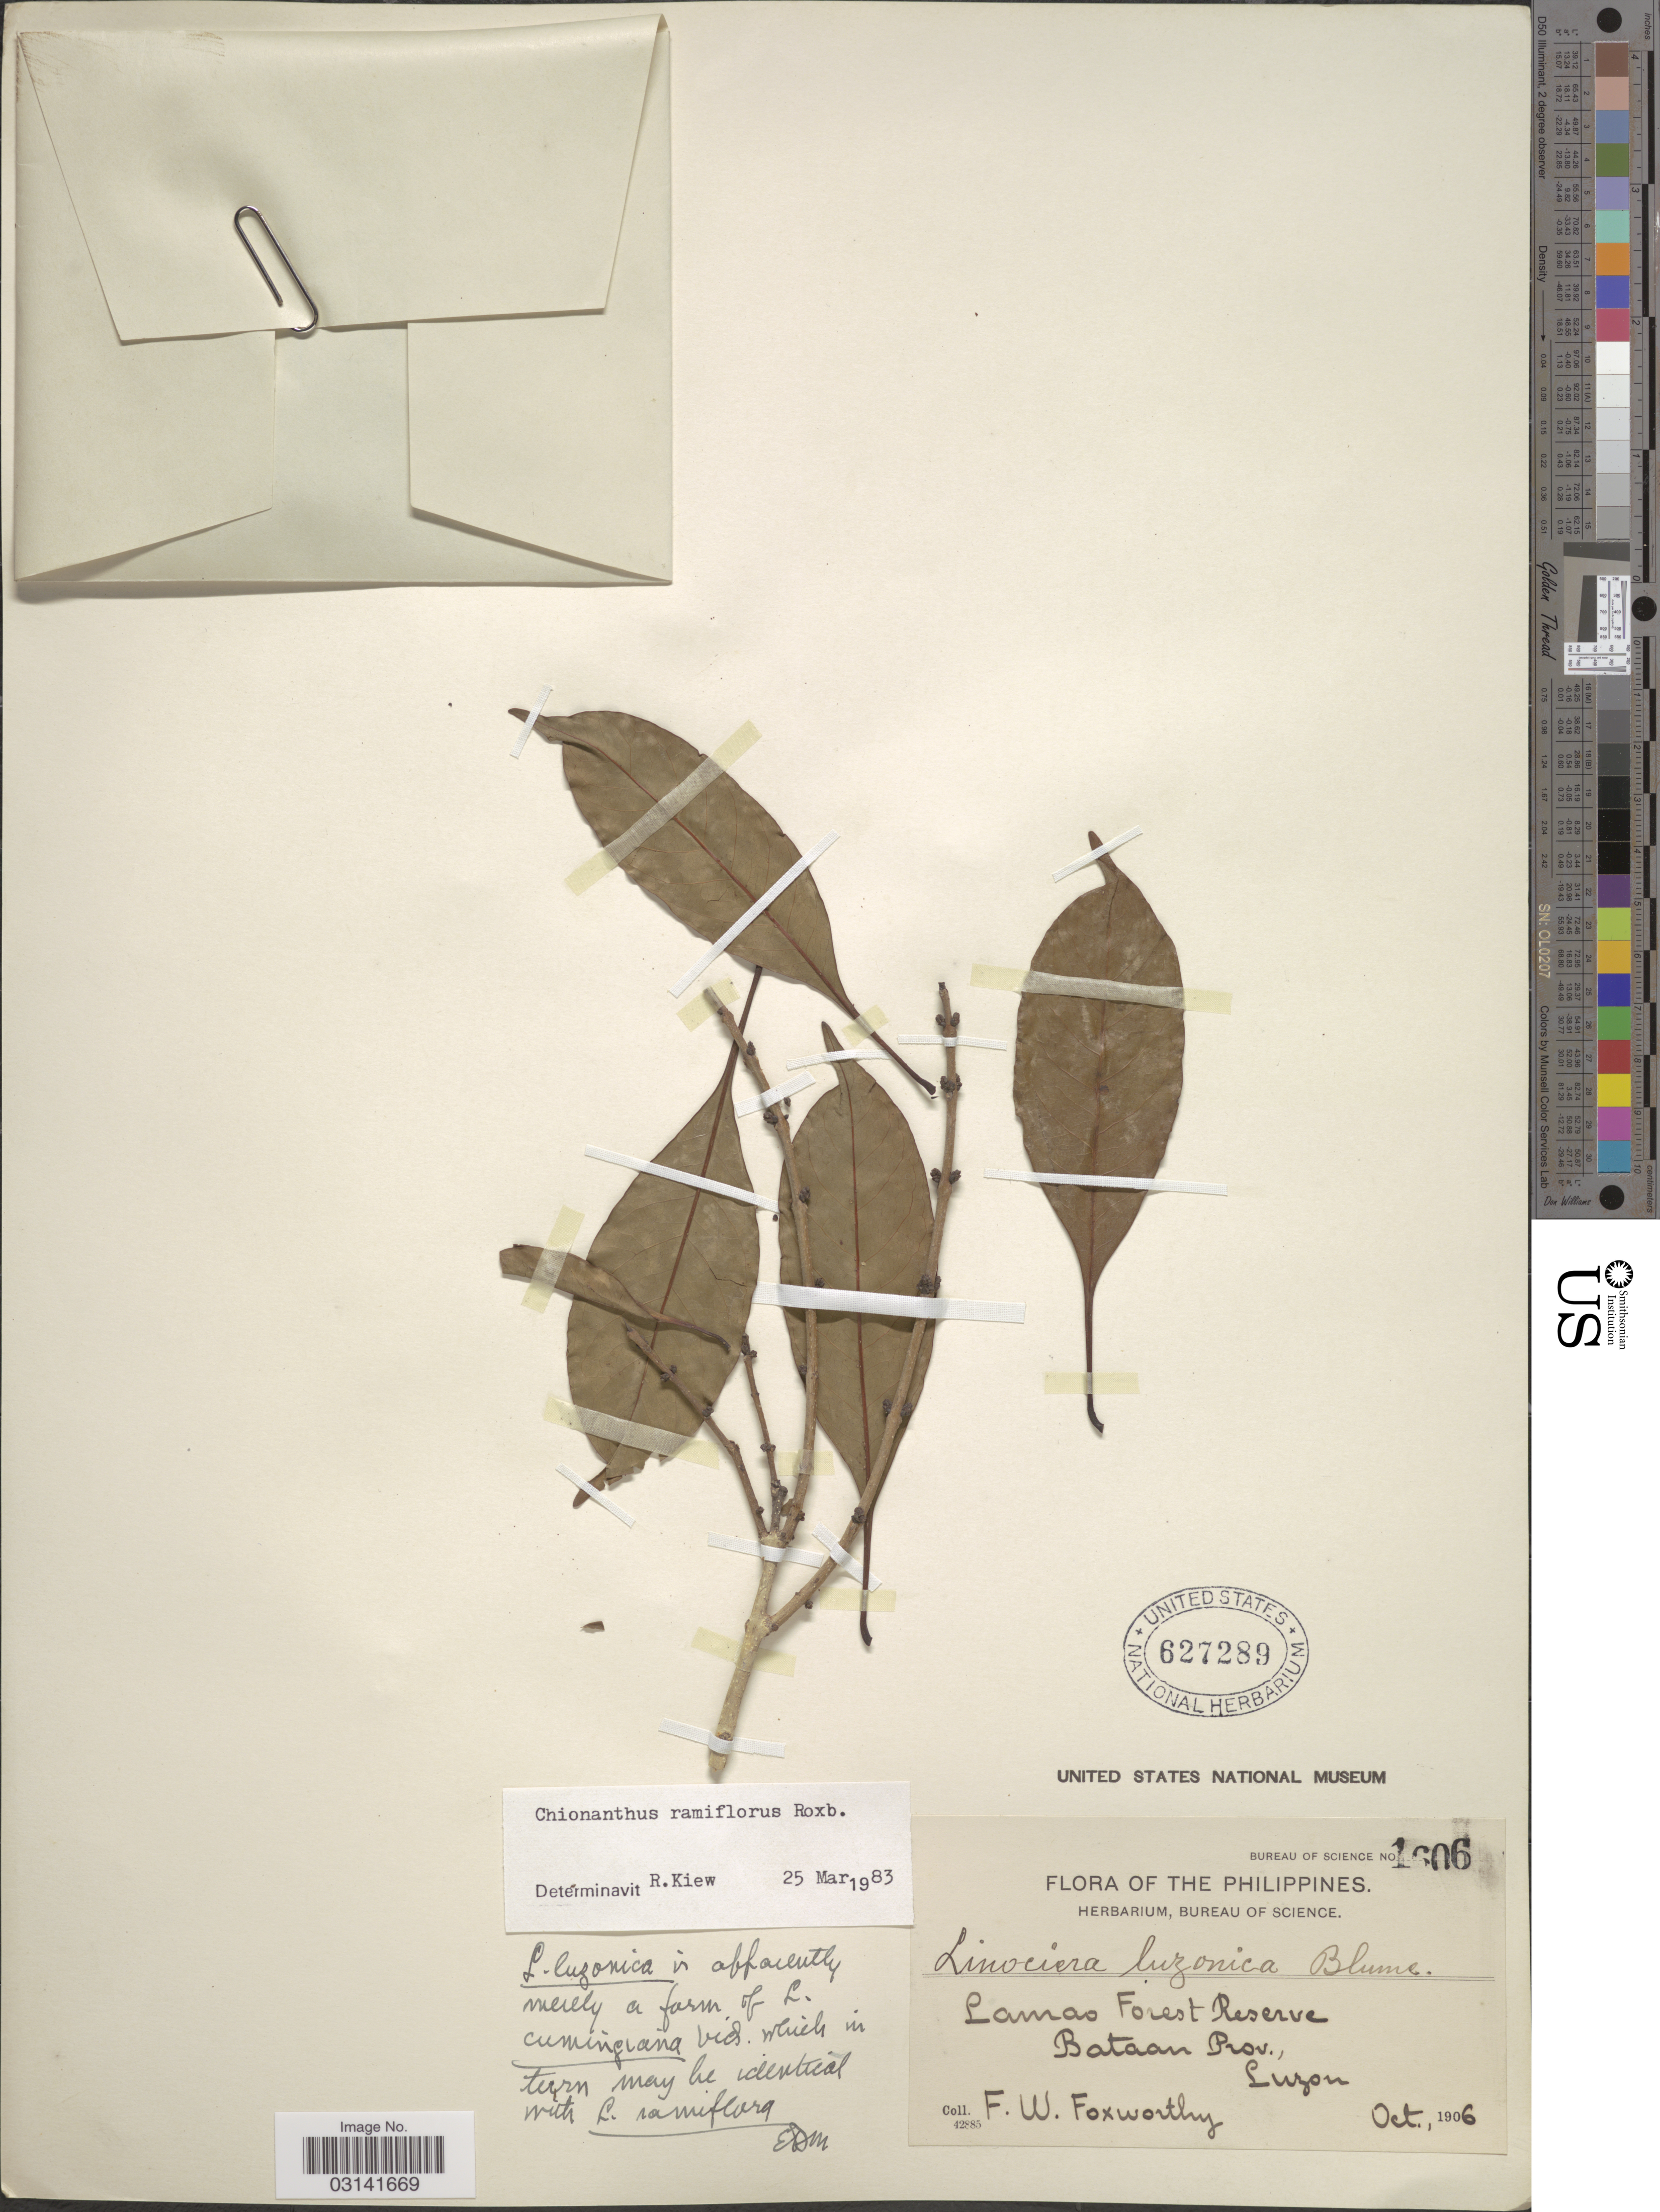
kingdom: Plantae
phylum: Tracheophyta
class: Magnoliopsida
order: Lamiales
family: Oleaceae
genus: Chionanthus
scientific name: Chionanthus ramiflorus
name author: Roxb.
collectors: F. W. Foxworthy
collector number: Bureau of Science 1606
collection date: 1906-10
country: Philippines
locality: Lamao Forest Reserve. Bataan Prov., Luzon.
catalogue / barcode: US 627289